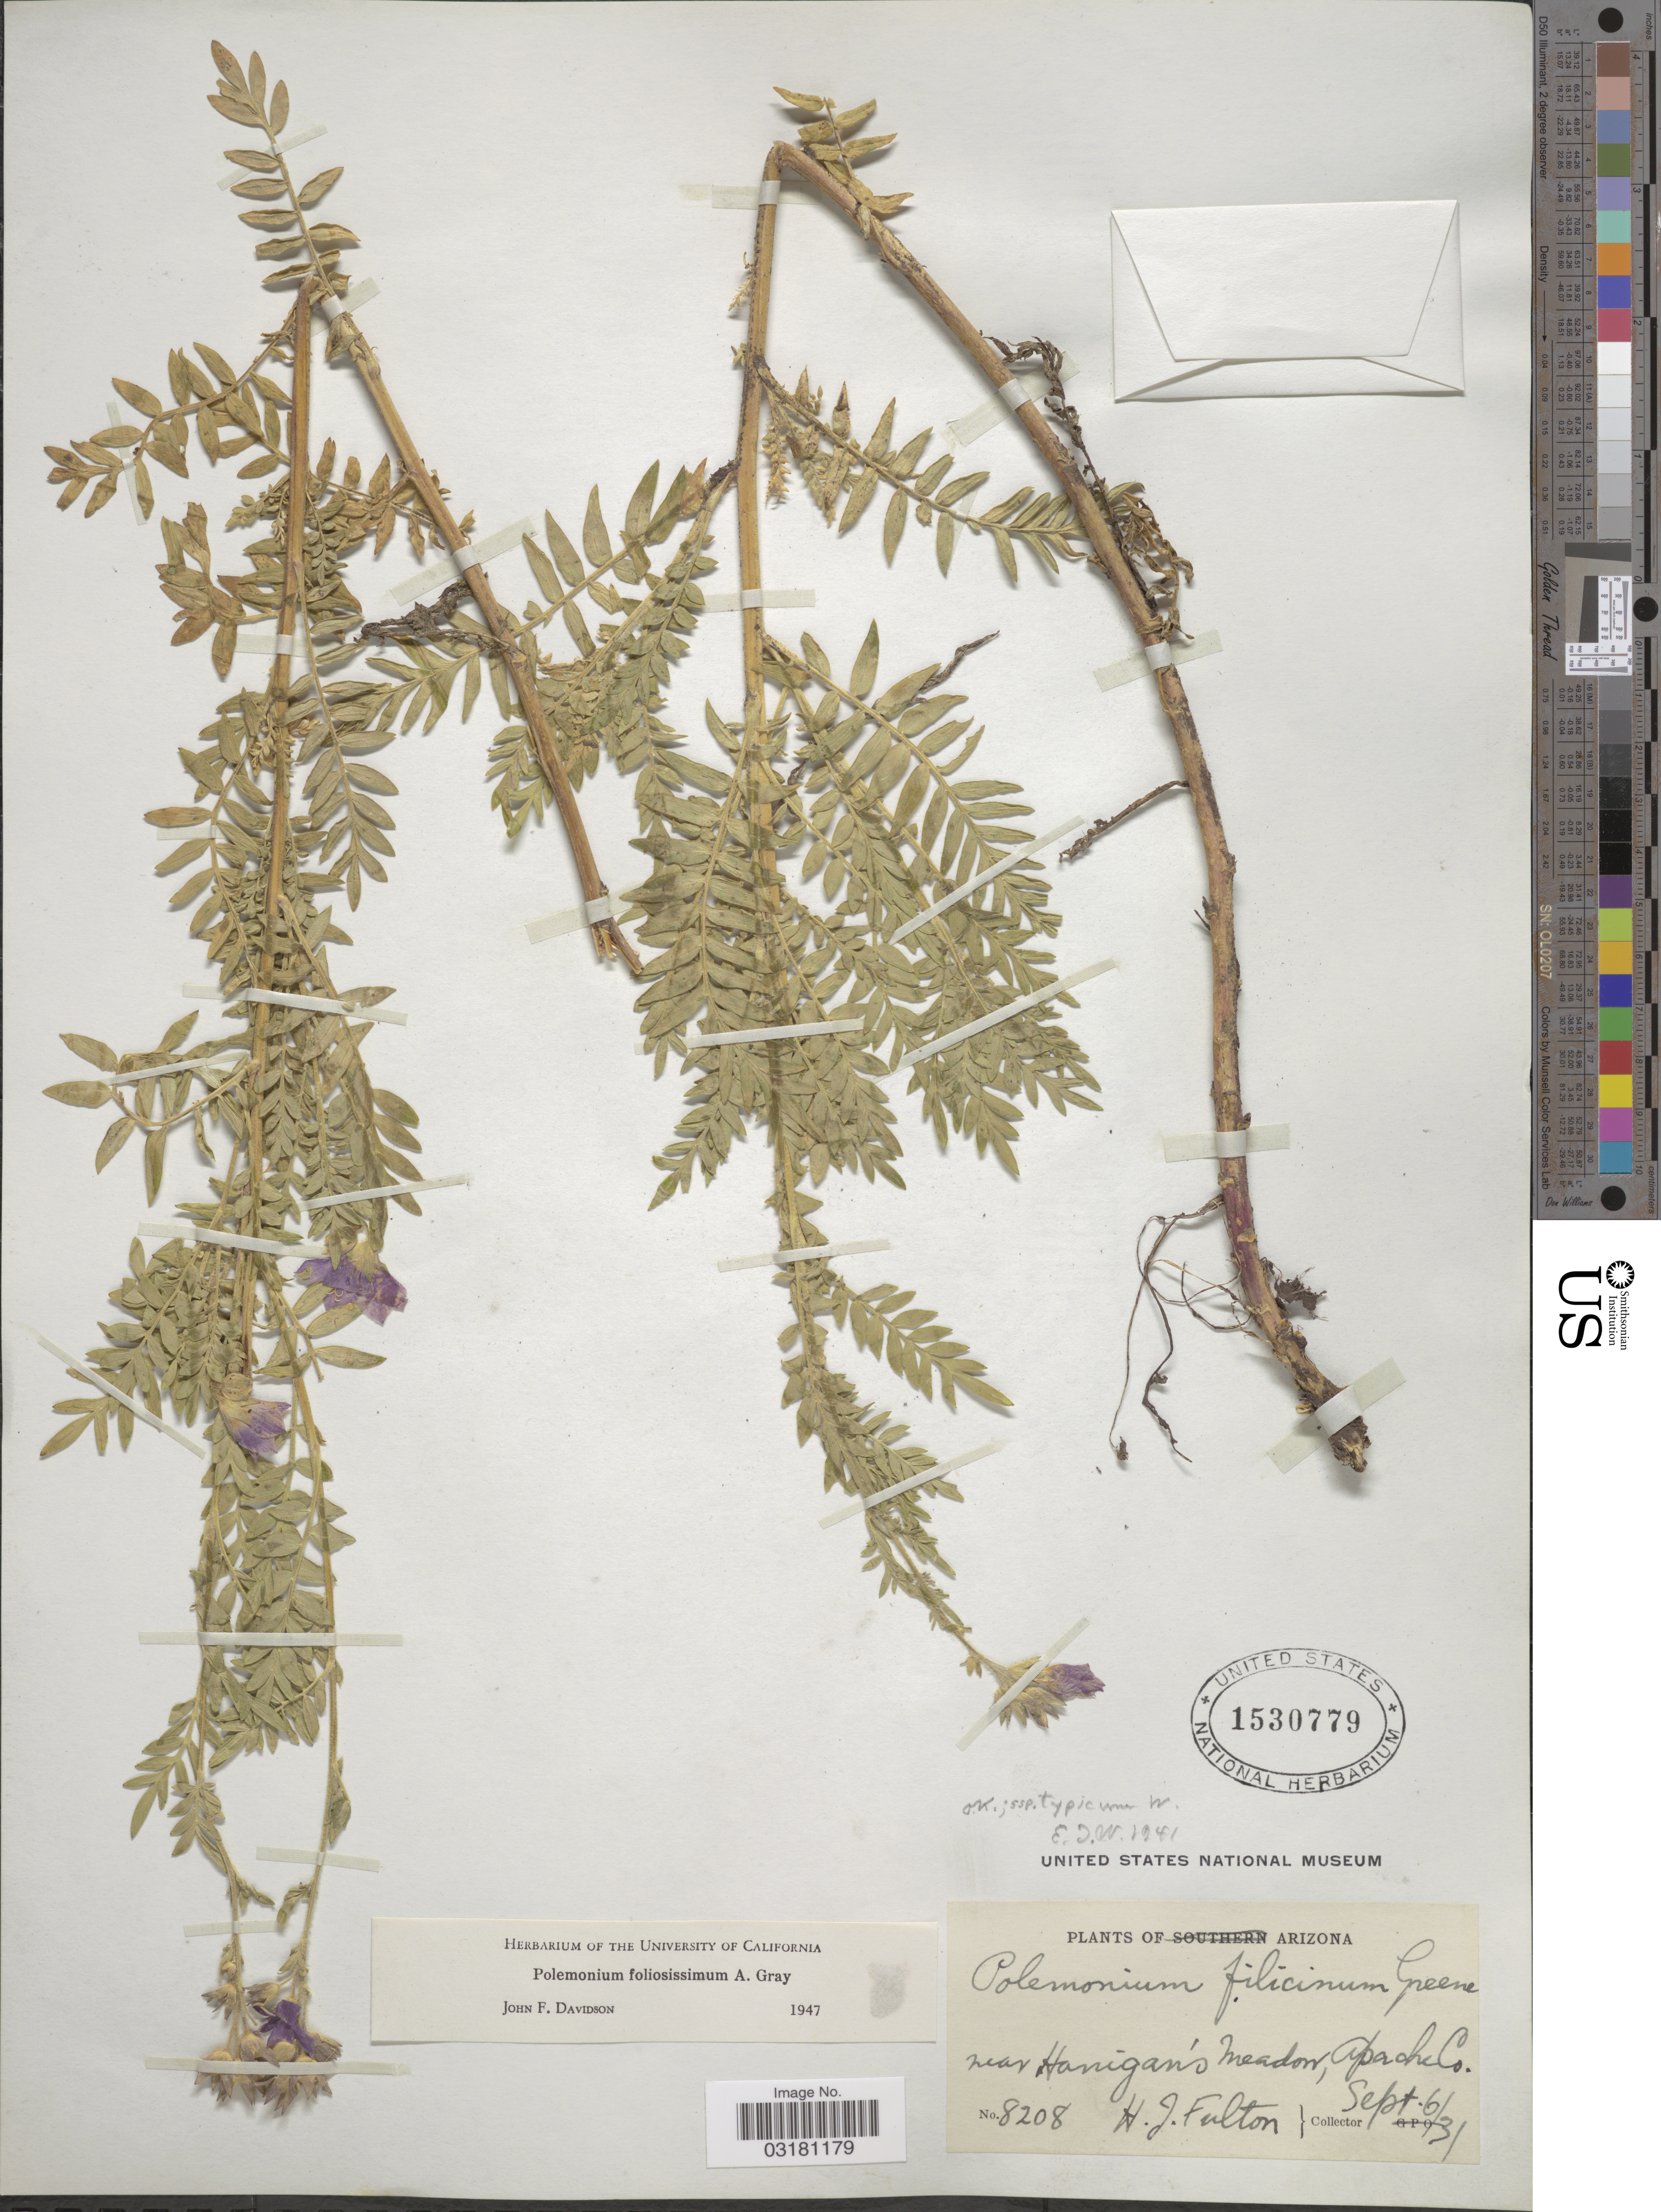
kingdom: Plantae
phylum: Tracheophyta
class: Magnoliopsida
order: Ericales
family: Polemoniaceae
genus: Polemonium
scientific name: Polemonium foliosissimum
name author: A. Gray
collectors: H. Fulton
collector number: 8208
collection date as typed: Transcribed d/m/y: 6/9/31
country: United States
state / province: Arizona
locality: Near Hanigan's Meadow, Apache Co.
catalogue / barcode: US 1530779